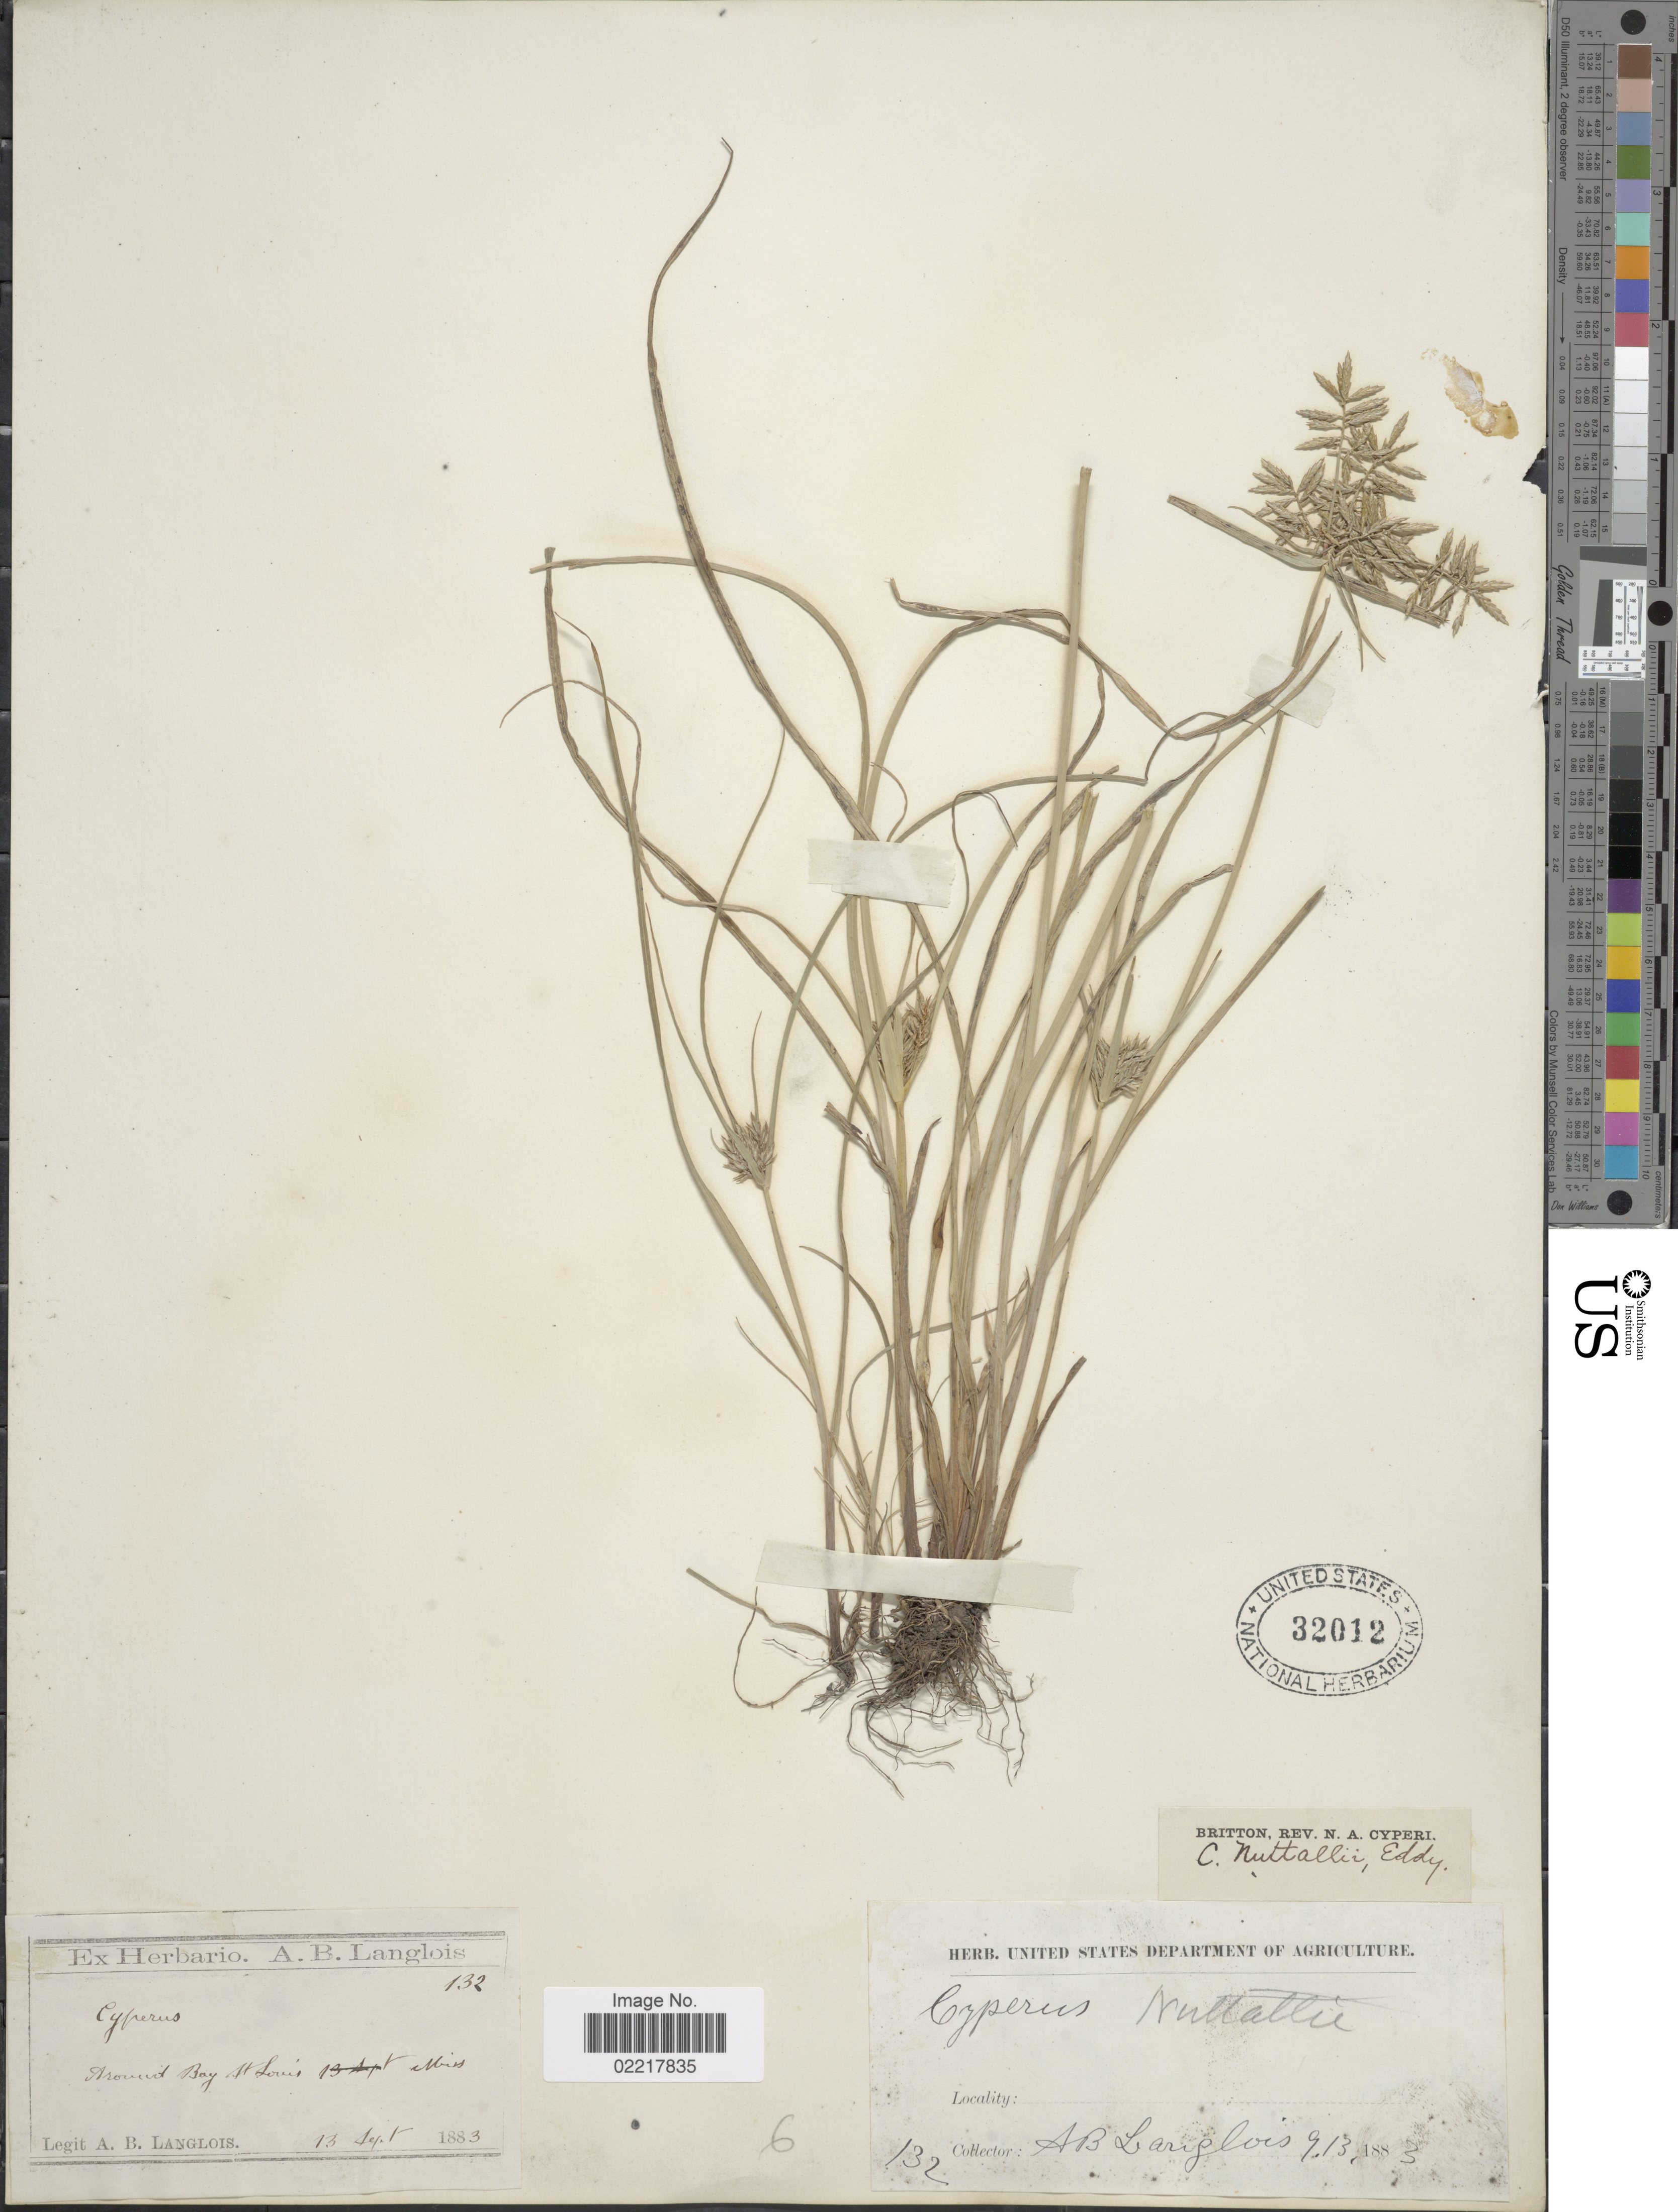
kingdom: Plantae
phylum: Tracheophyta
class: Liliopsida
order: Poales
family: Cyperaceae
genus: Cyperus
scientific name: Cyperus polystachyos var. texensis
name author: (Torr.) Fernald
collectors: A. Langlois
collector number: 132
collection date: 1883-09-13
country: United States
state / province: Mississippi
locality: Mount Bay St Louis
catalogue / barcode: US 32012